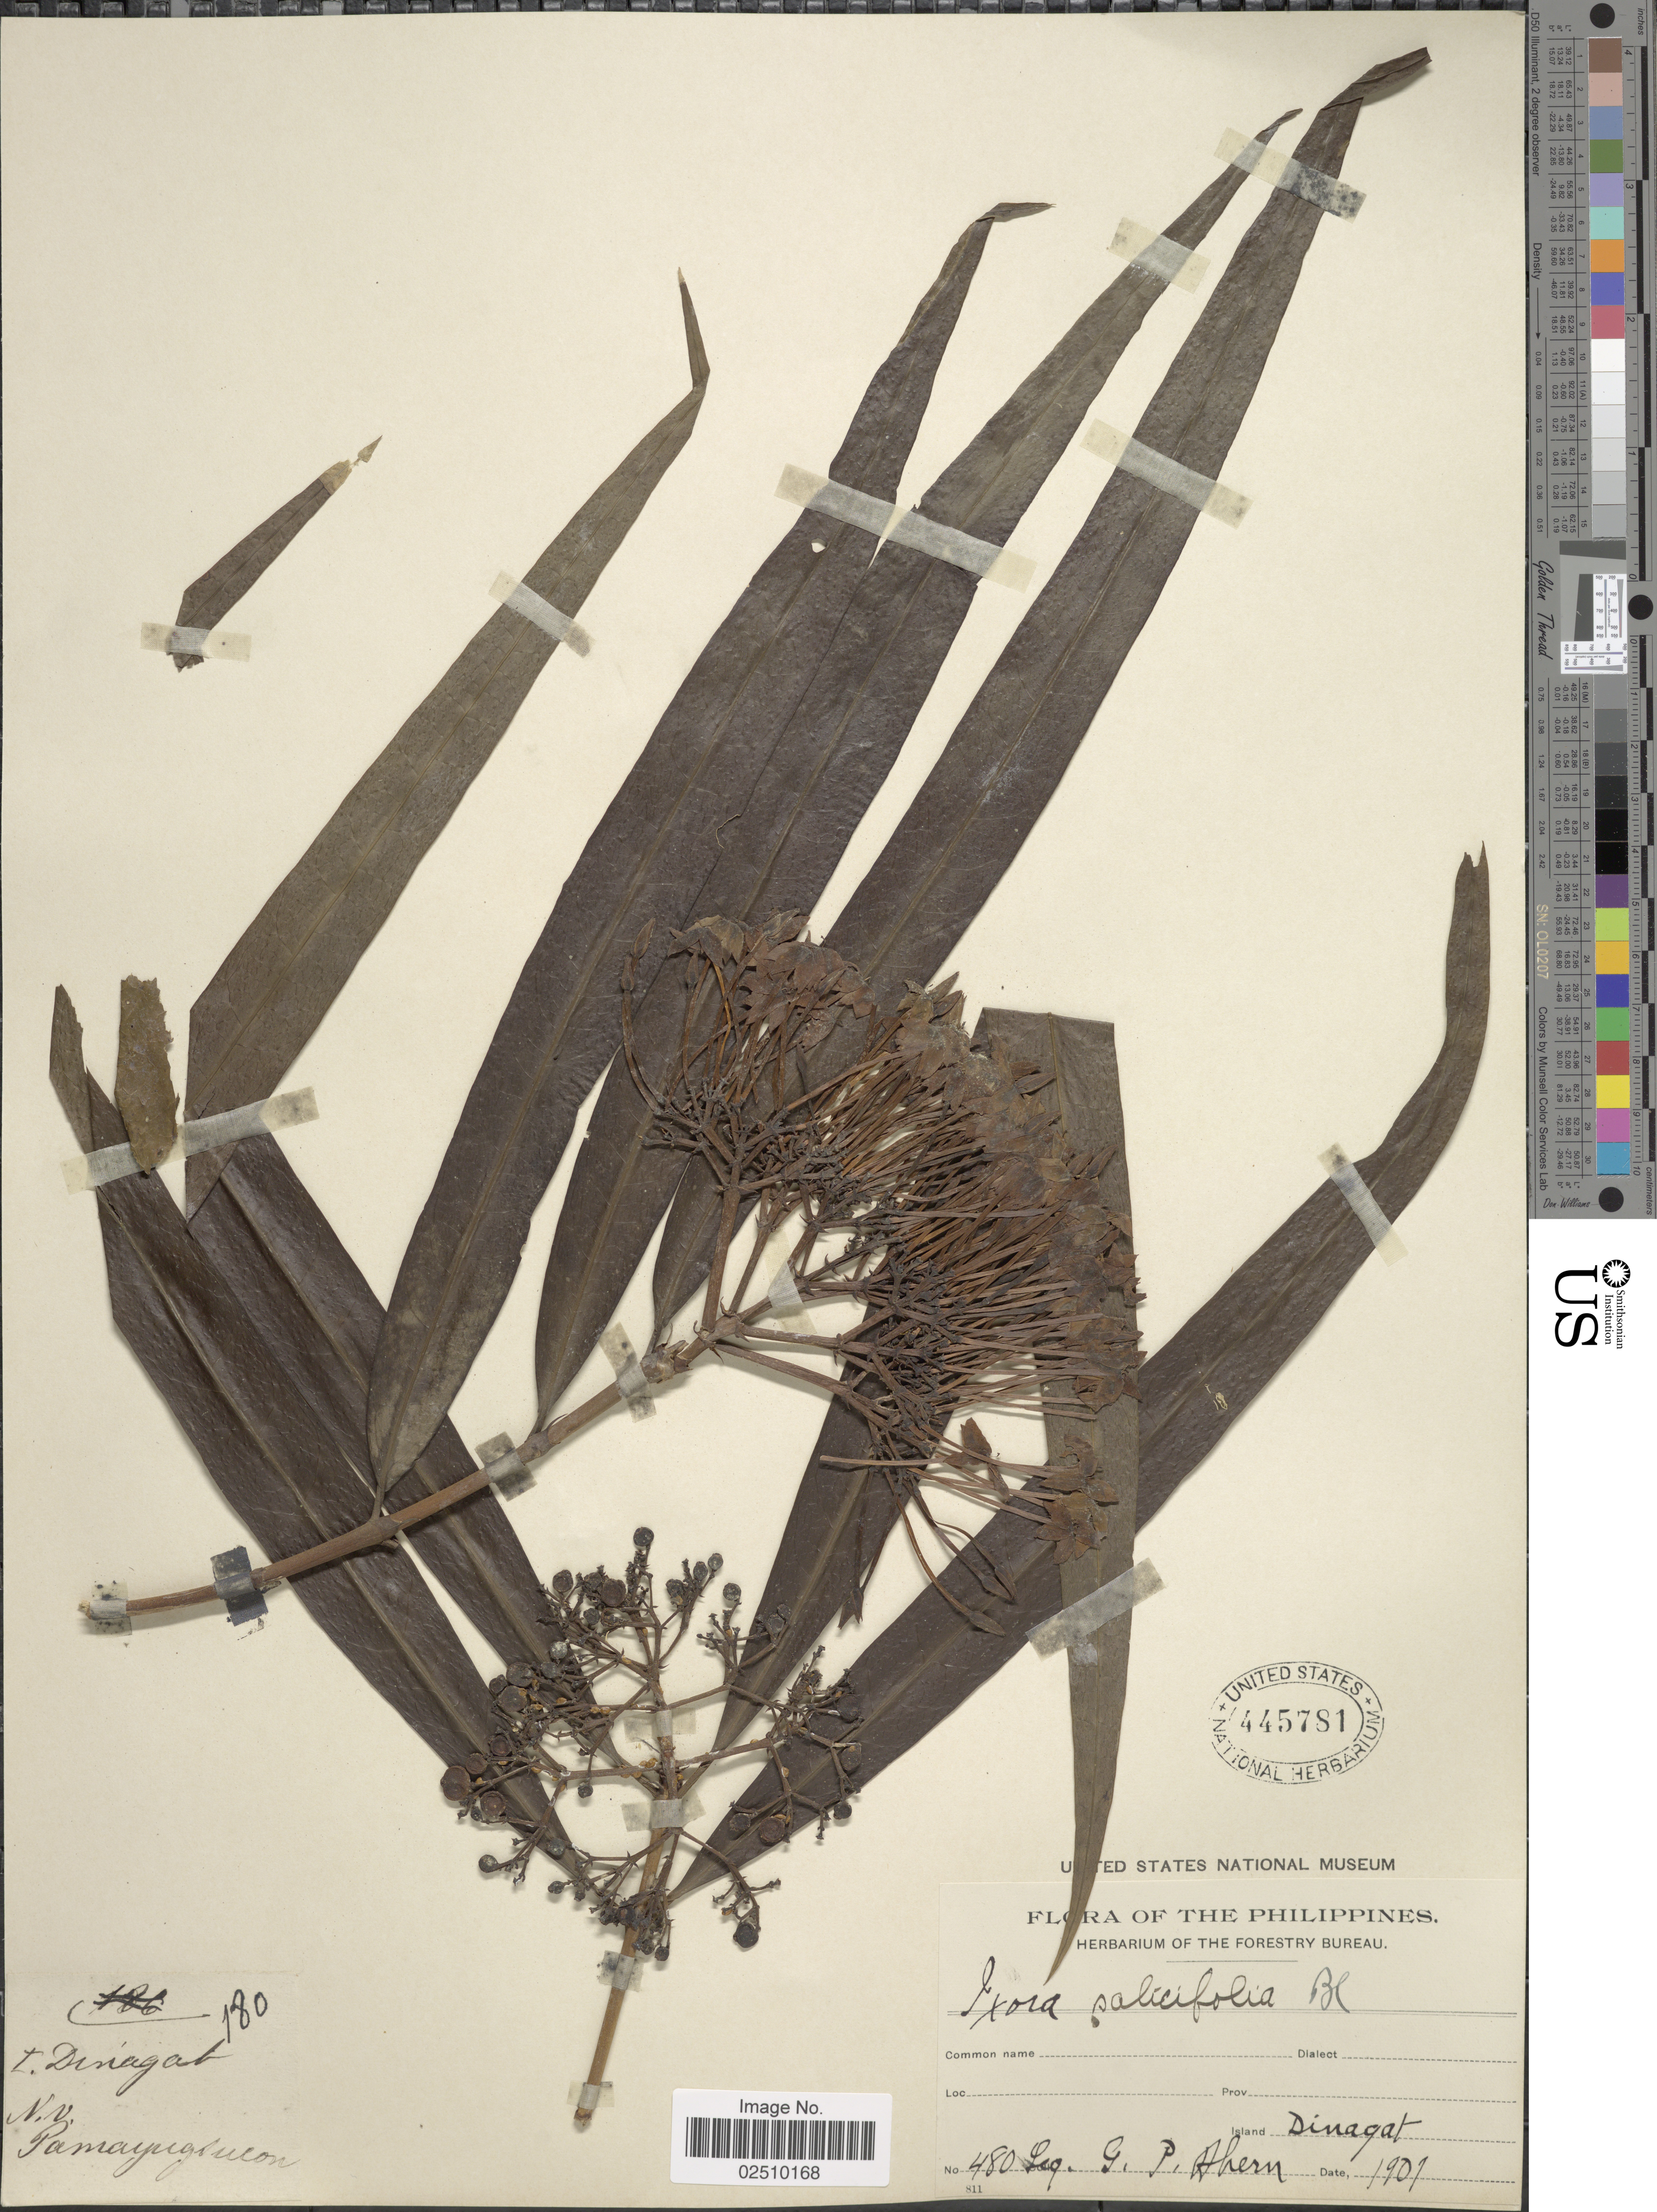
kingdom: Plantae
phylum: Tracheophyta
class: Magnoliopsida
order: Gentianales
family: Rubiaceae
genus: Ixora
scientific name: Ixora salicifolia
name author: (Blume) DC.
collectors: G. Ahern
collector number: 480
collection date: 1901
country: Philippines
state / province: Caraga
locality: Dinagat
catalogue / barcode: US 445781